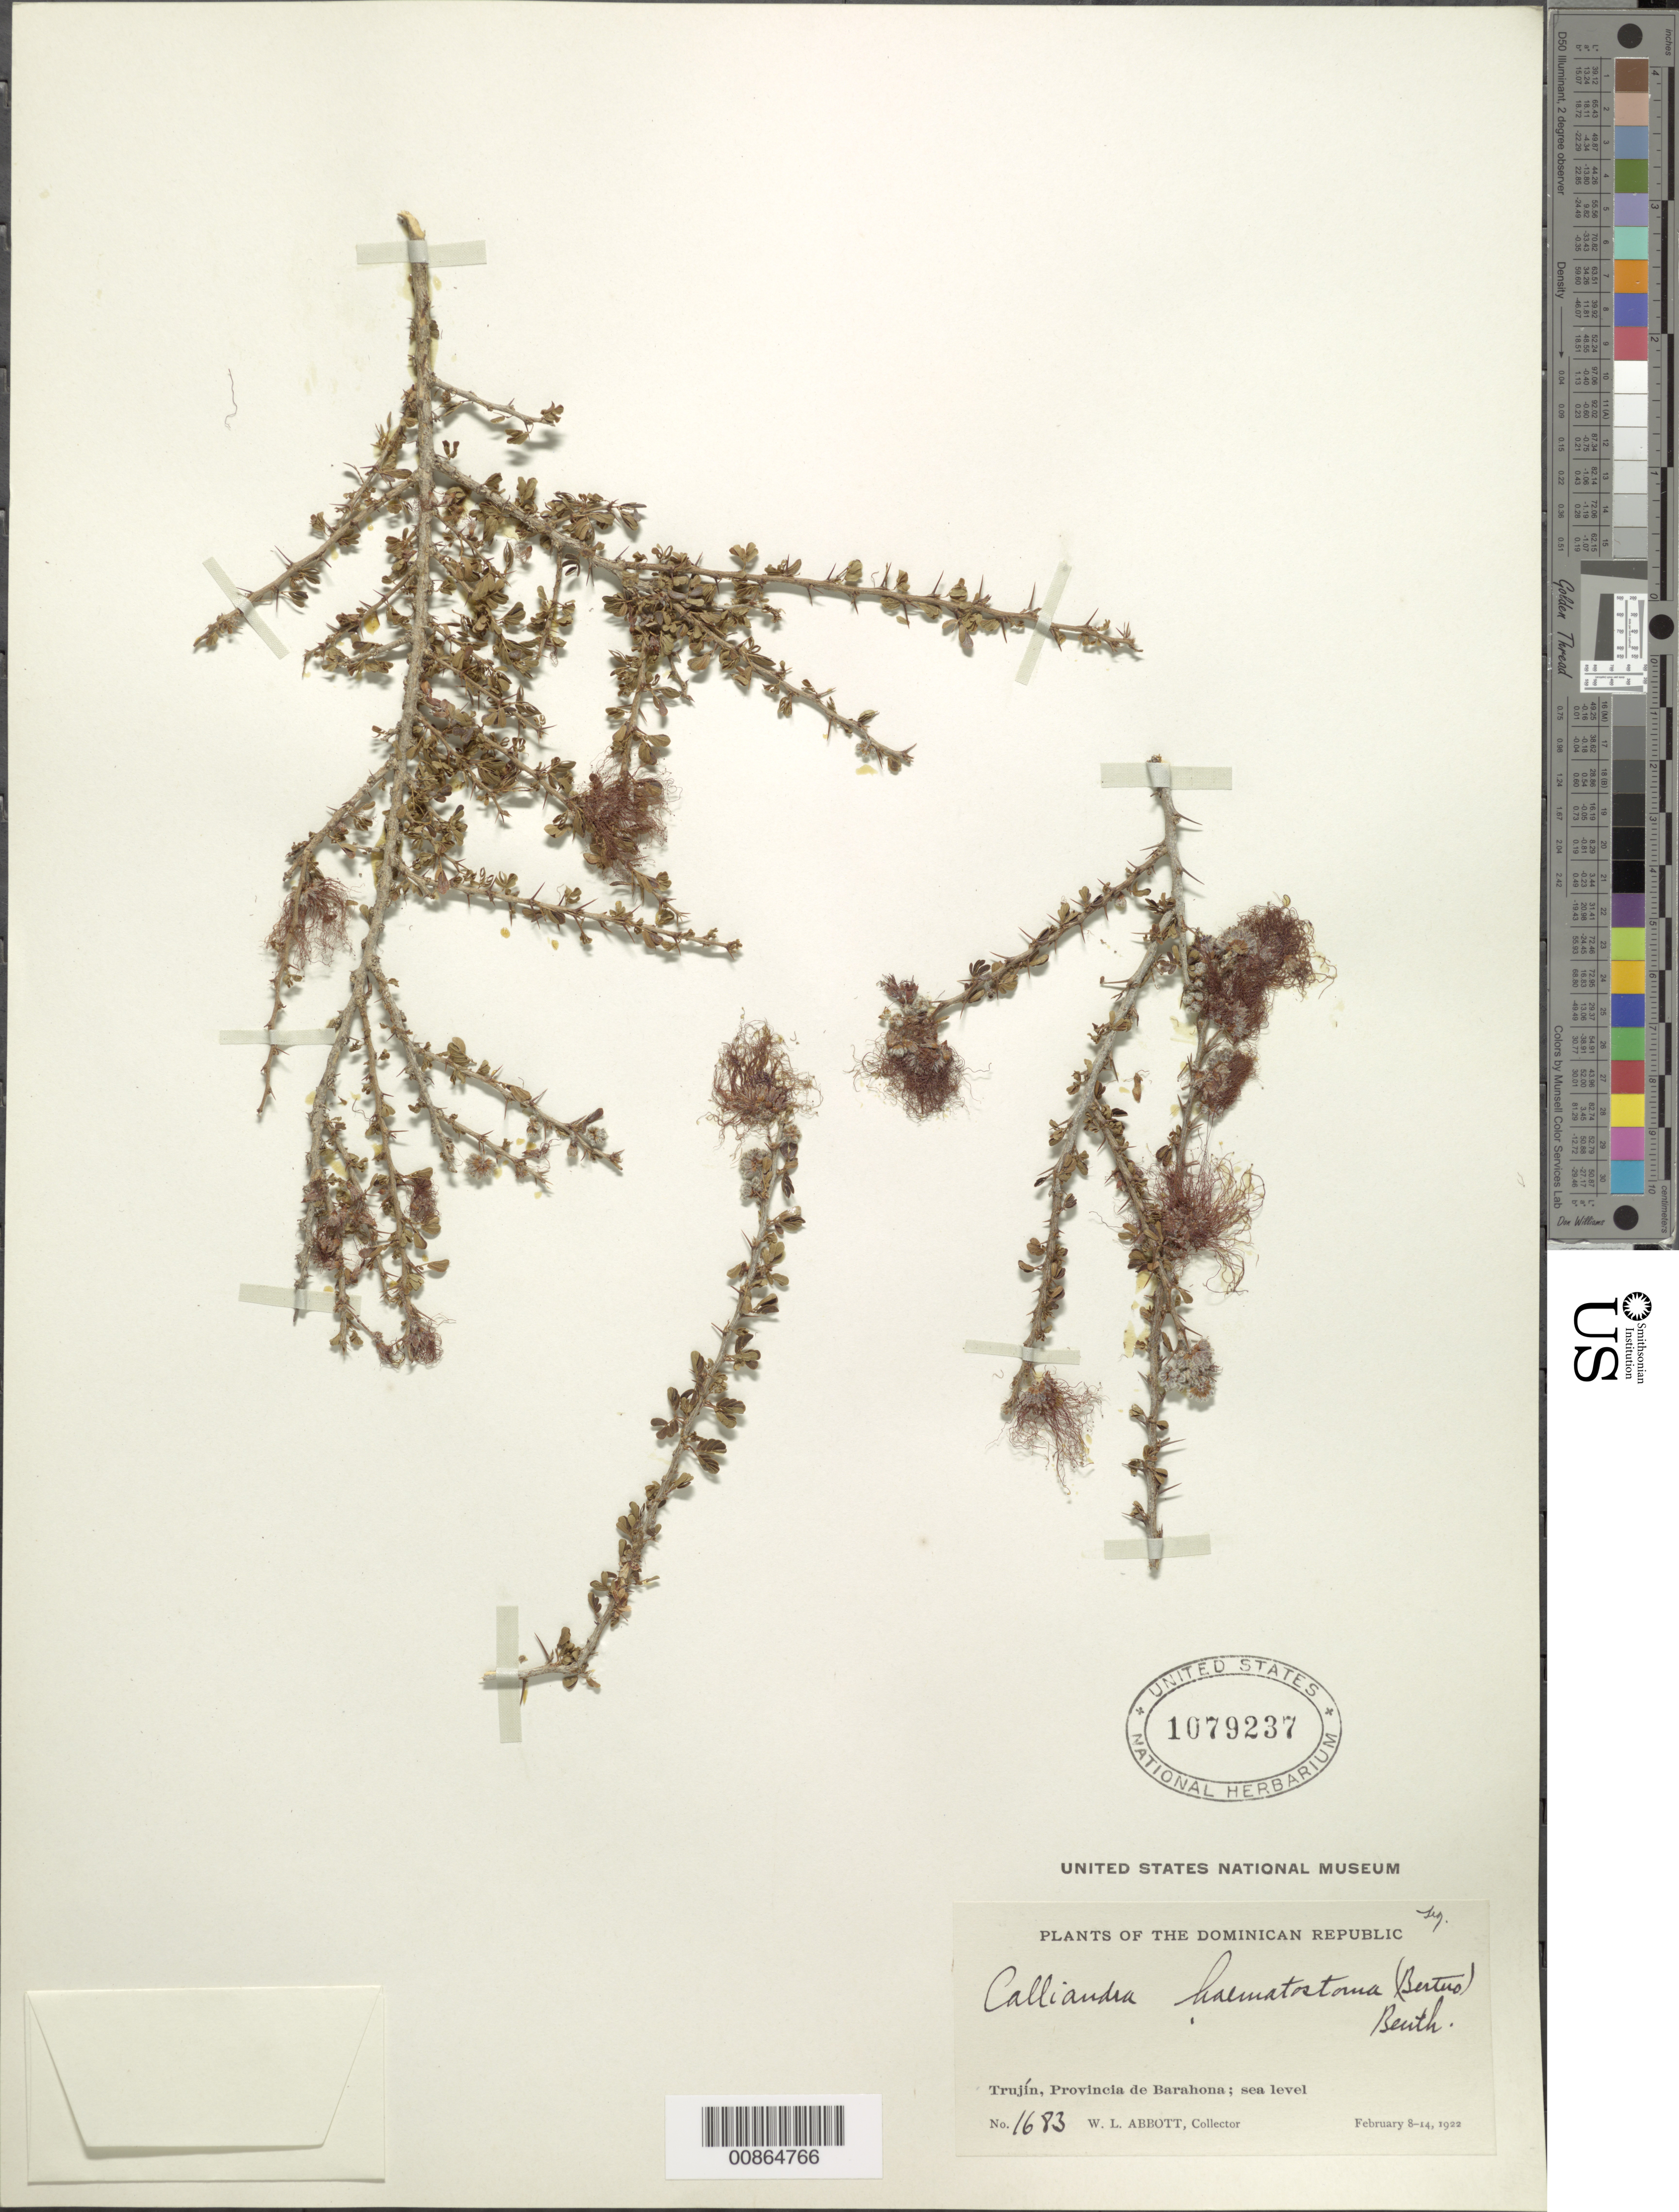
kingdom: Plantae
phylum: Tracheophyta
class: Magnoliopsida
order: Fabales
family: Fabaceae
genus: Calliandra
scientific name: Calliandra haematostoma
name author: (DC.) Urb.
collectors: W. L. Abbott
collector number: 1683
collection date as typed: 08 Feb 1922 to 14 Feb 1922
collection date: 1922-02-08/1922-02-14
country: Dominican Republic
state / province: Barahona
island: Hispaniola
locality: Trujín.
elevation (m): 0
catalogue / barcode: US 1079237